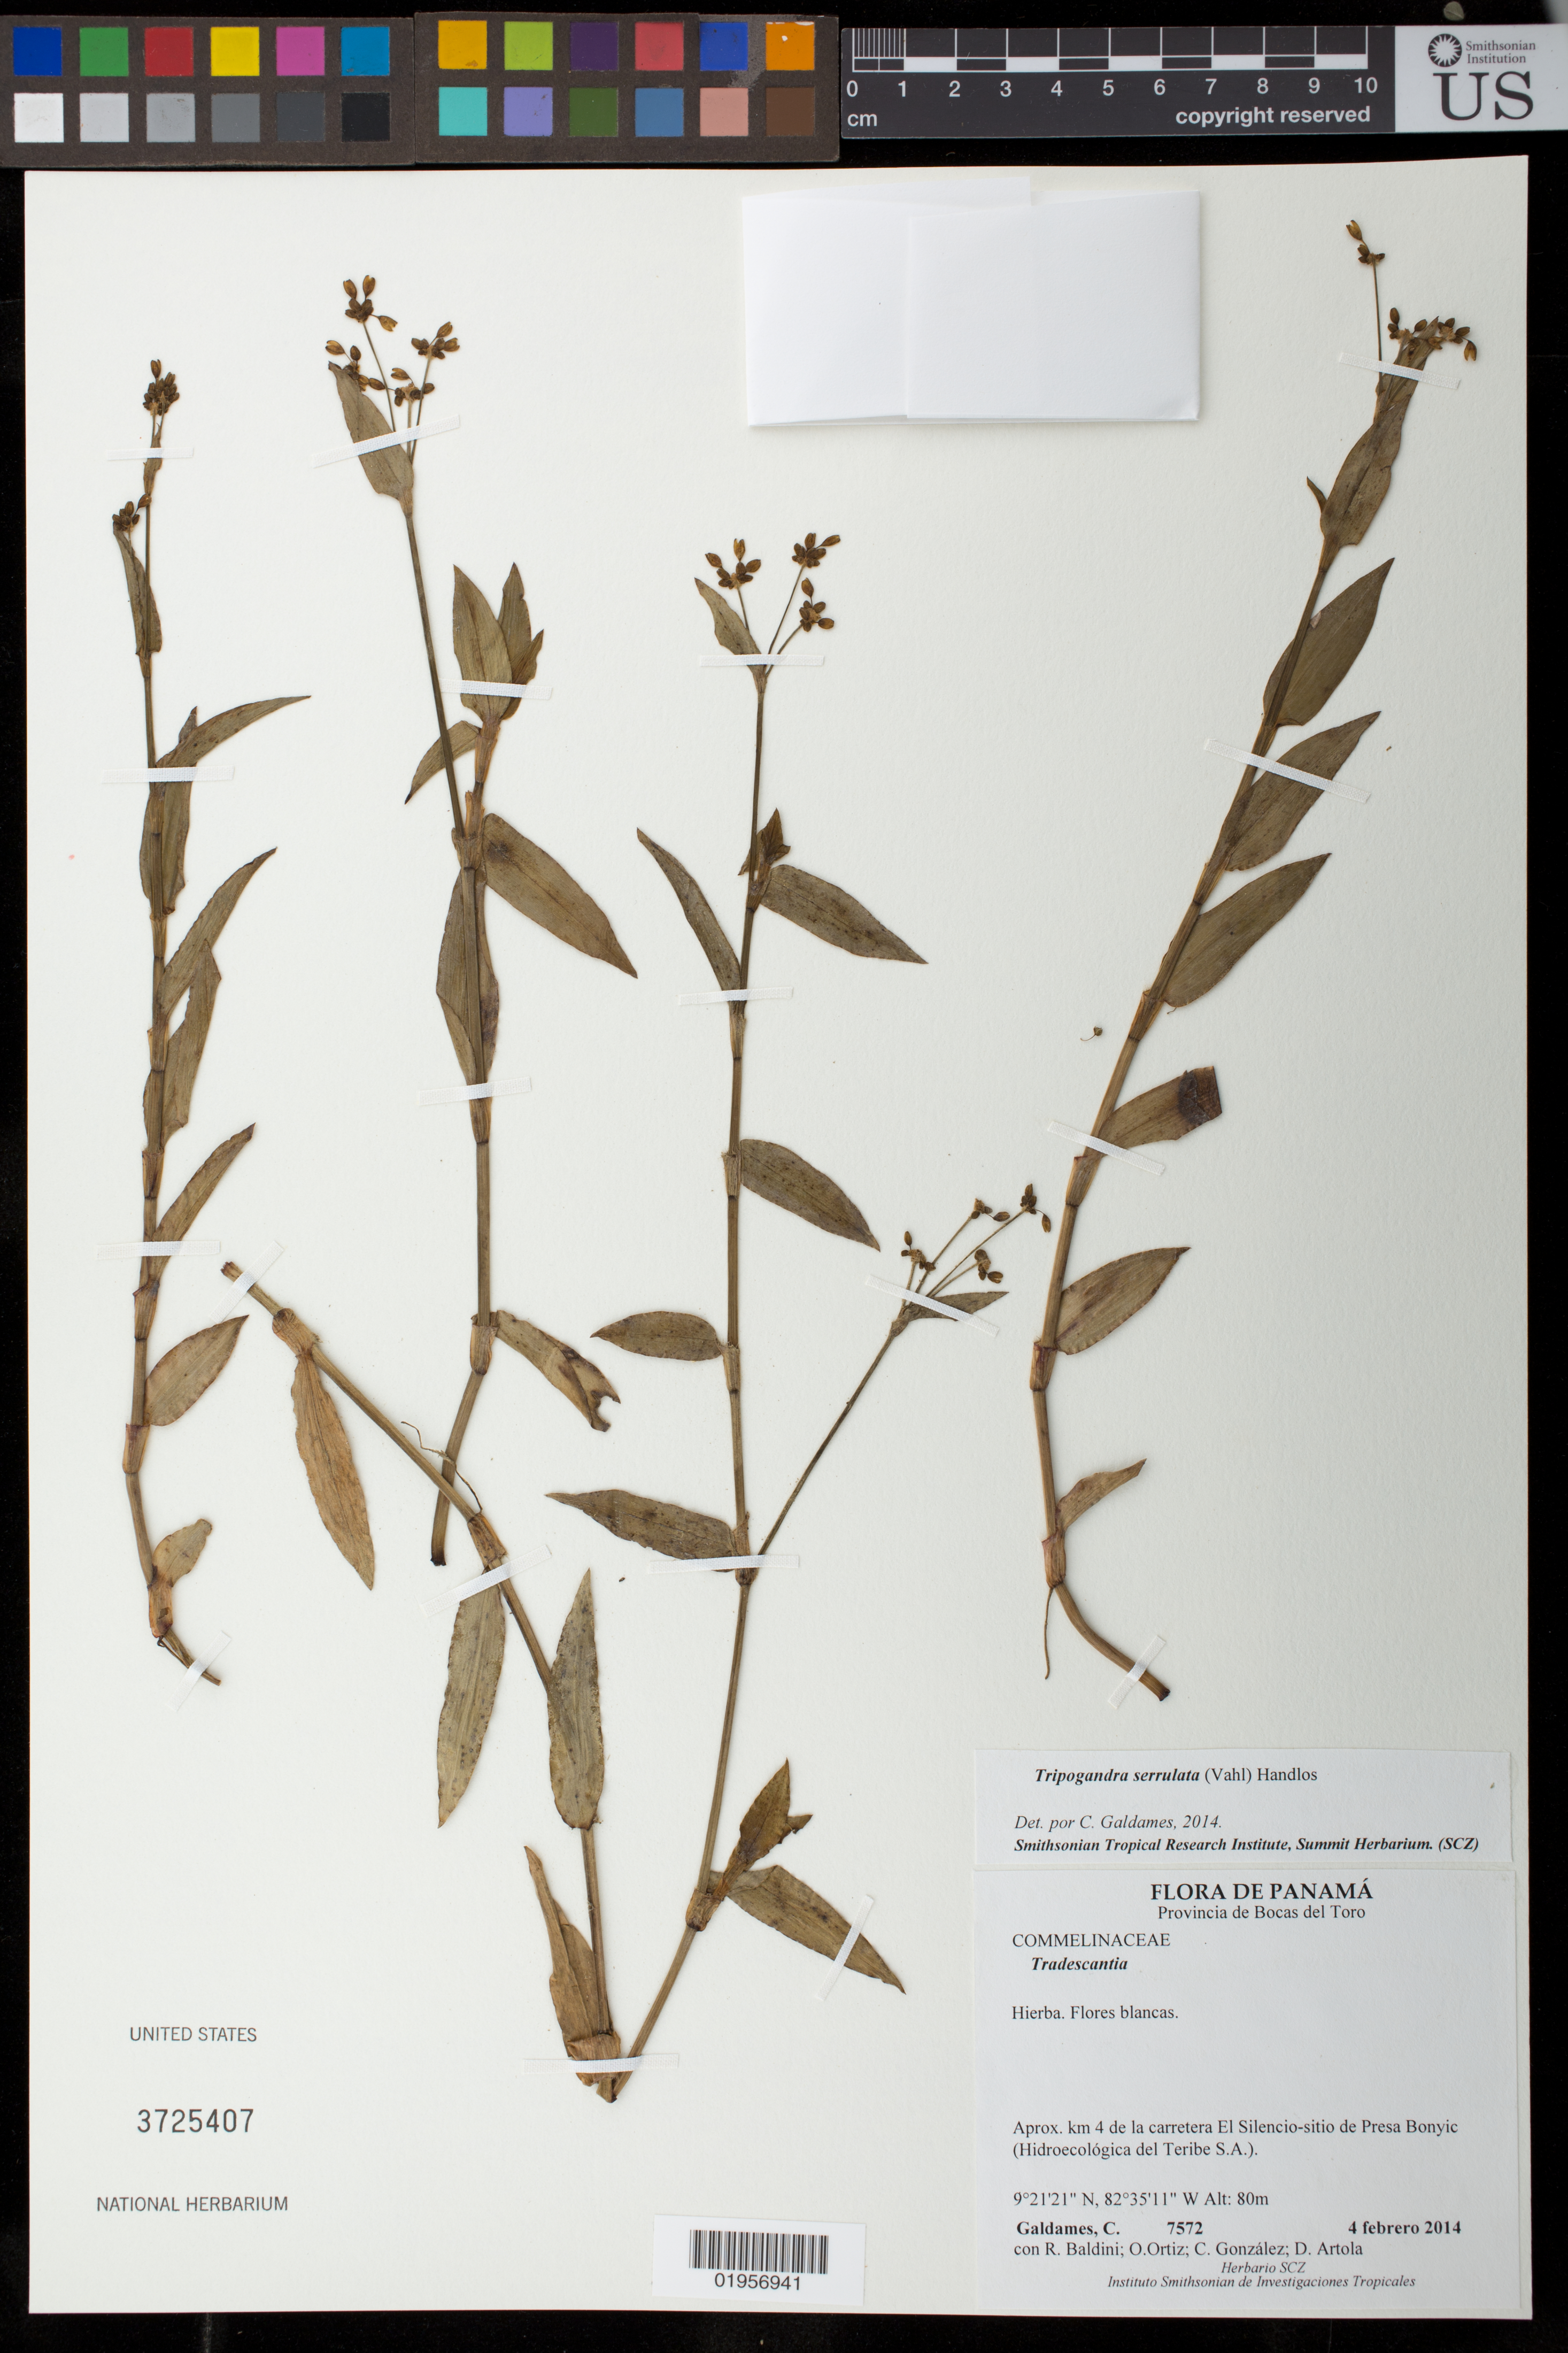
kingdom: Plantae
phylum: Tracheophyta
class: Liliopsida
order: Commelinales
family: Commelinaceae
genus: Tripogandra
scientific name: Tripogandra serrulata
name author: (Vahl) Handlos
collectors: C. Galdames, R. Baldini, O. O. Ortiz, C. Gonzalez & D. Artola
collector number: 7572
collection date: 2014-02-04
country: Panama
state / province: Bocas del Toro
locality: Aprox. km 4 de la carretera El Silencio-sitio de Presa Bonyic (Hidroecológica del Teribe S.A.)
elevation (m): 80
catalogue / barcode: US 3725407